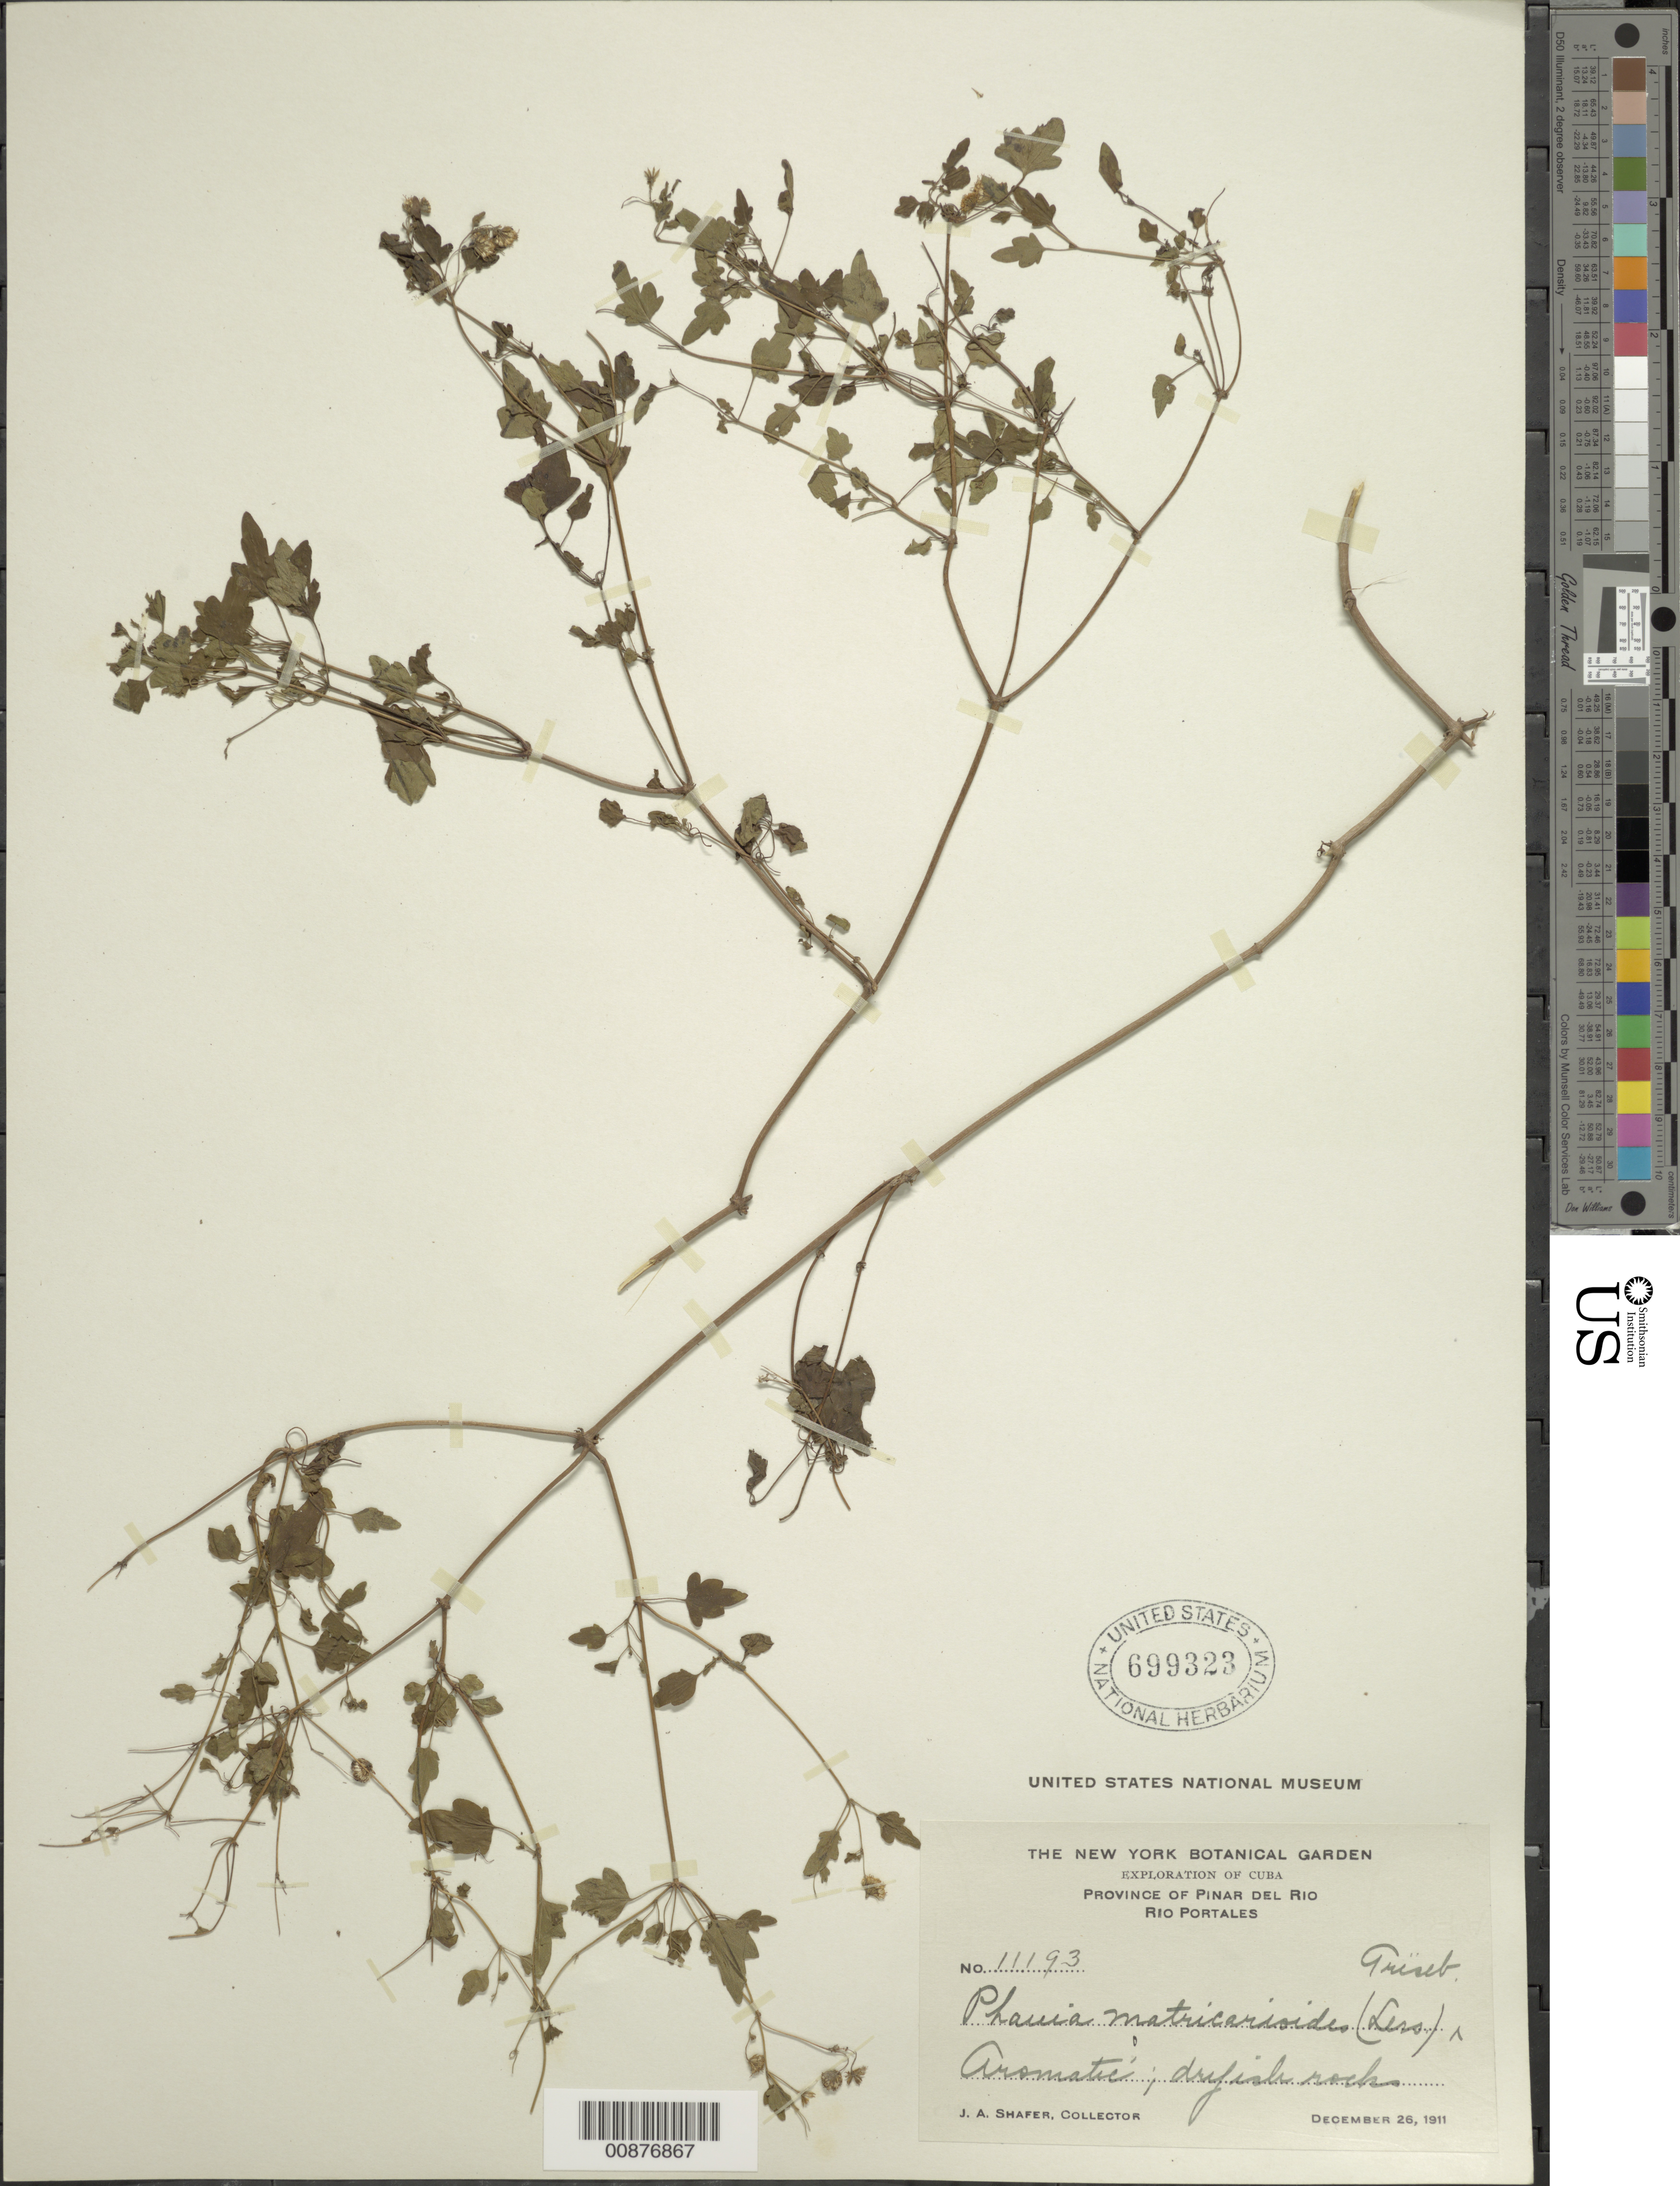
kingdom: Plantae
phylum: Tracheophyta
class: Magnoliopsida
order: Asterales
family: Asteraceae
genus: Phania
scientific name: Phania matricarioides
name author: (Spreng.) Griseb.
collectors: J. A. Shafer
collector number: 11193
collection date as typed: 26 Dec 1911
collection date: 1911-12-26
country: Cuba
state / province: Pinar del Río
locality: Rio Portales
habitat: Dry rocks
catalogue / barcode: US 699323